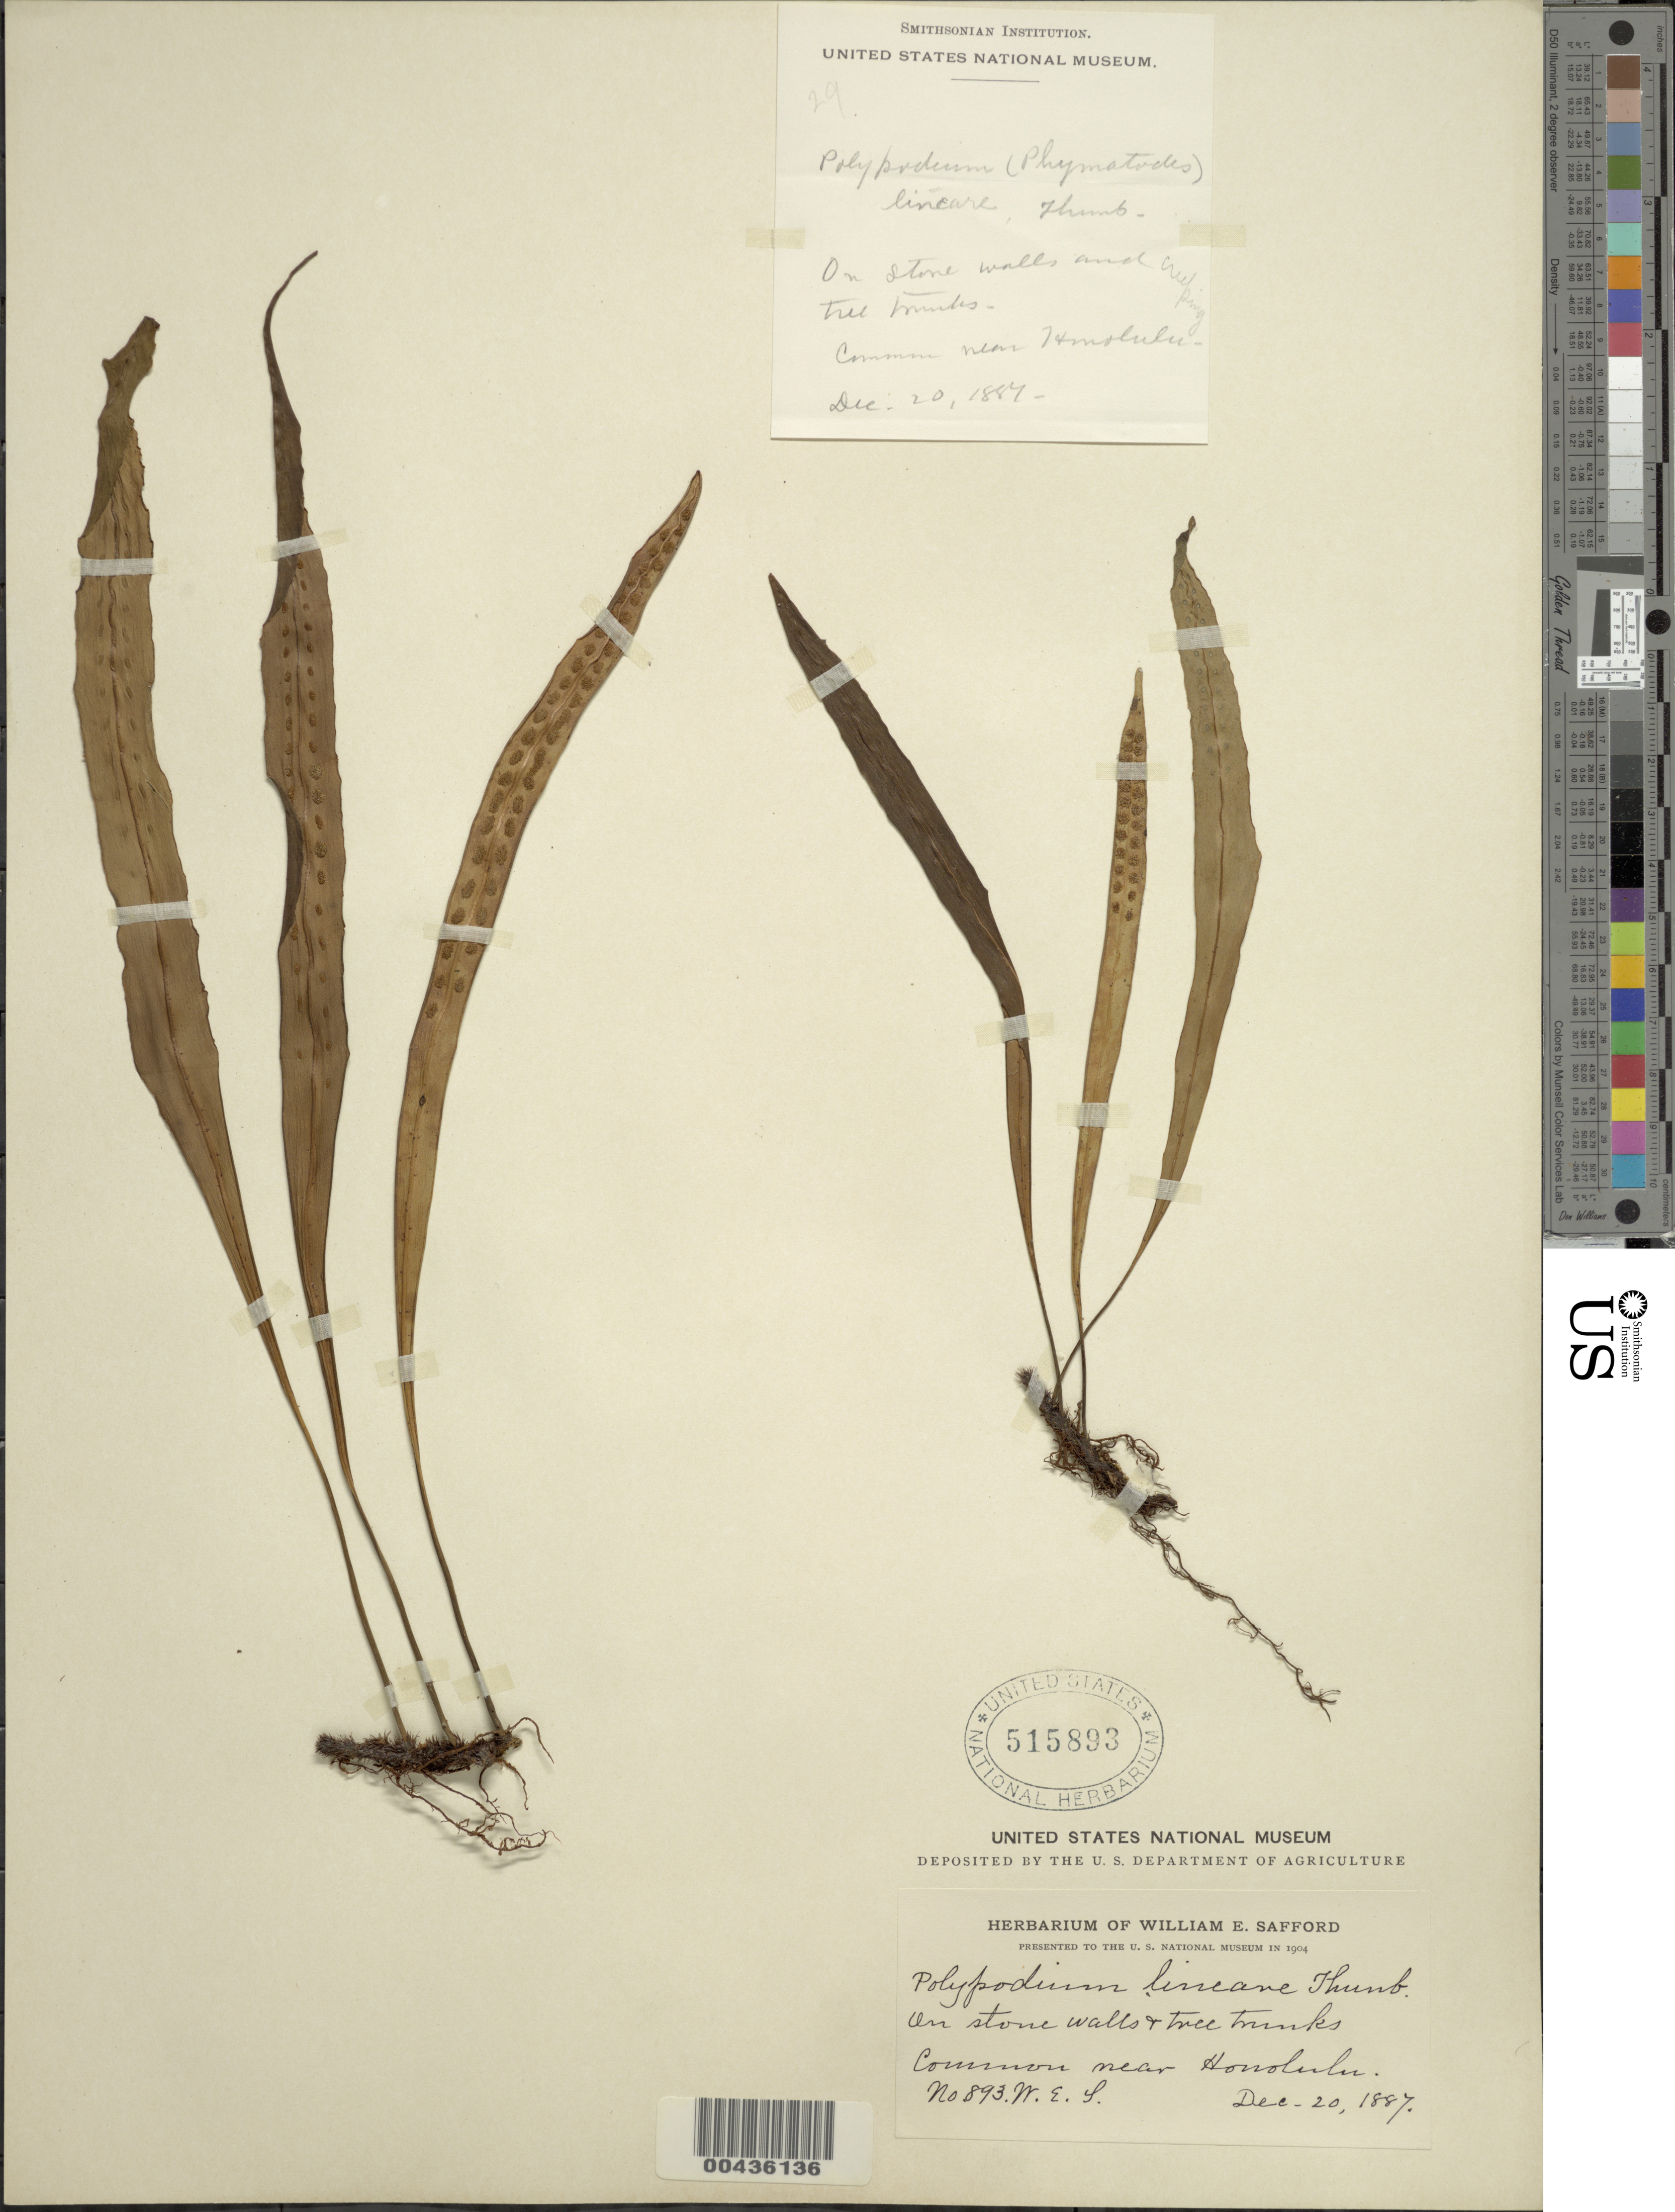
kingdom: Plantae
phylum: Tracheophyta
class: Polypodiopsida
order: Polypodiales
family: Polypodiaceae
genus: Lepisorus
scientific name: Lepisorus thunbergianus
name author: (Kaulf.) Ching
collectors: W. E. Safford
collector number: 893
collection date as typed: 20 Dec 1887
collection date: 1887-12-20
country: United States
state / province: Hawaii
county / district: Honolulu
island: Oahu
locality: Common near Honolulu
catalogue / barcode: US 515893